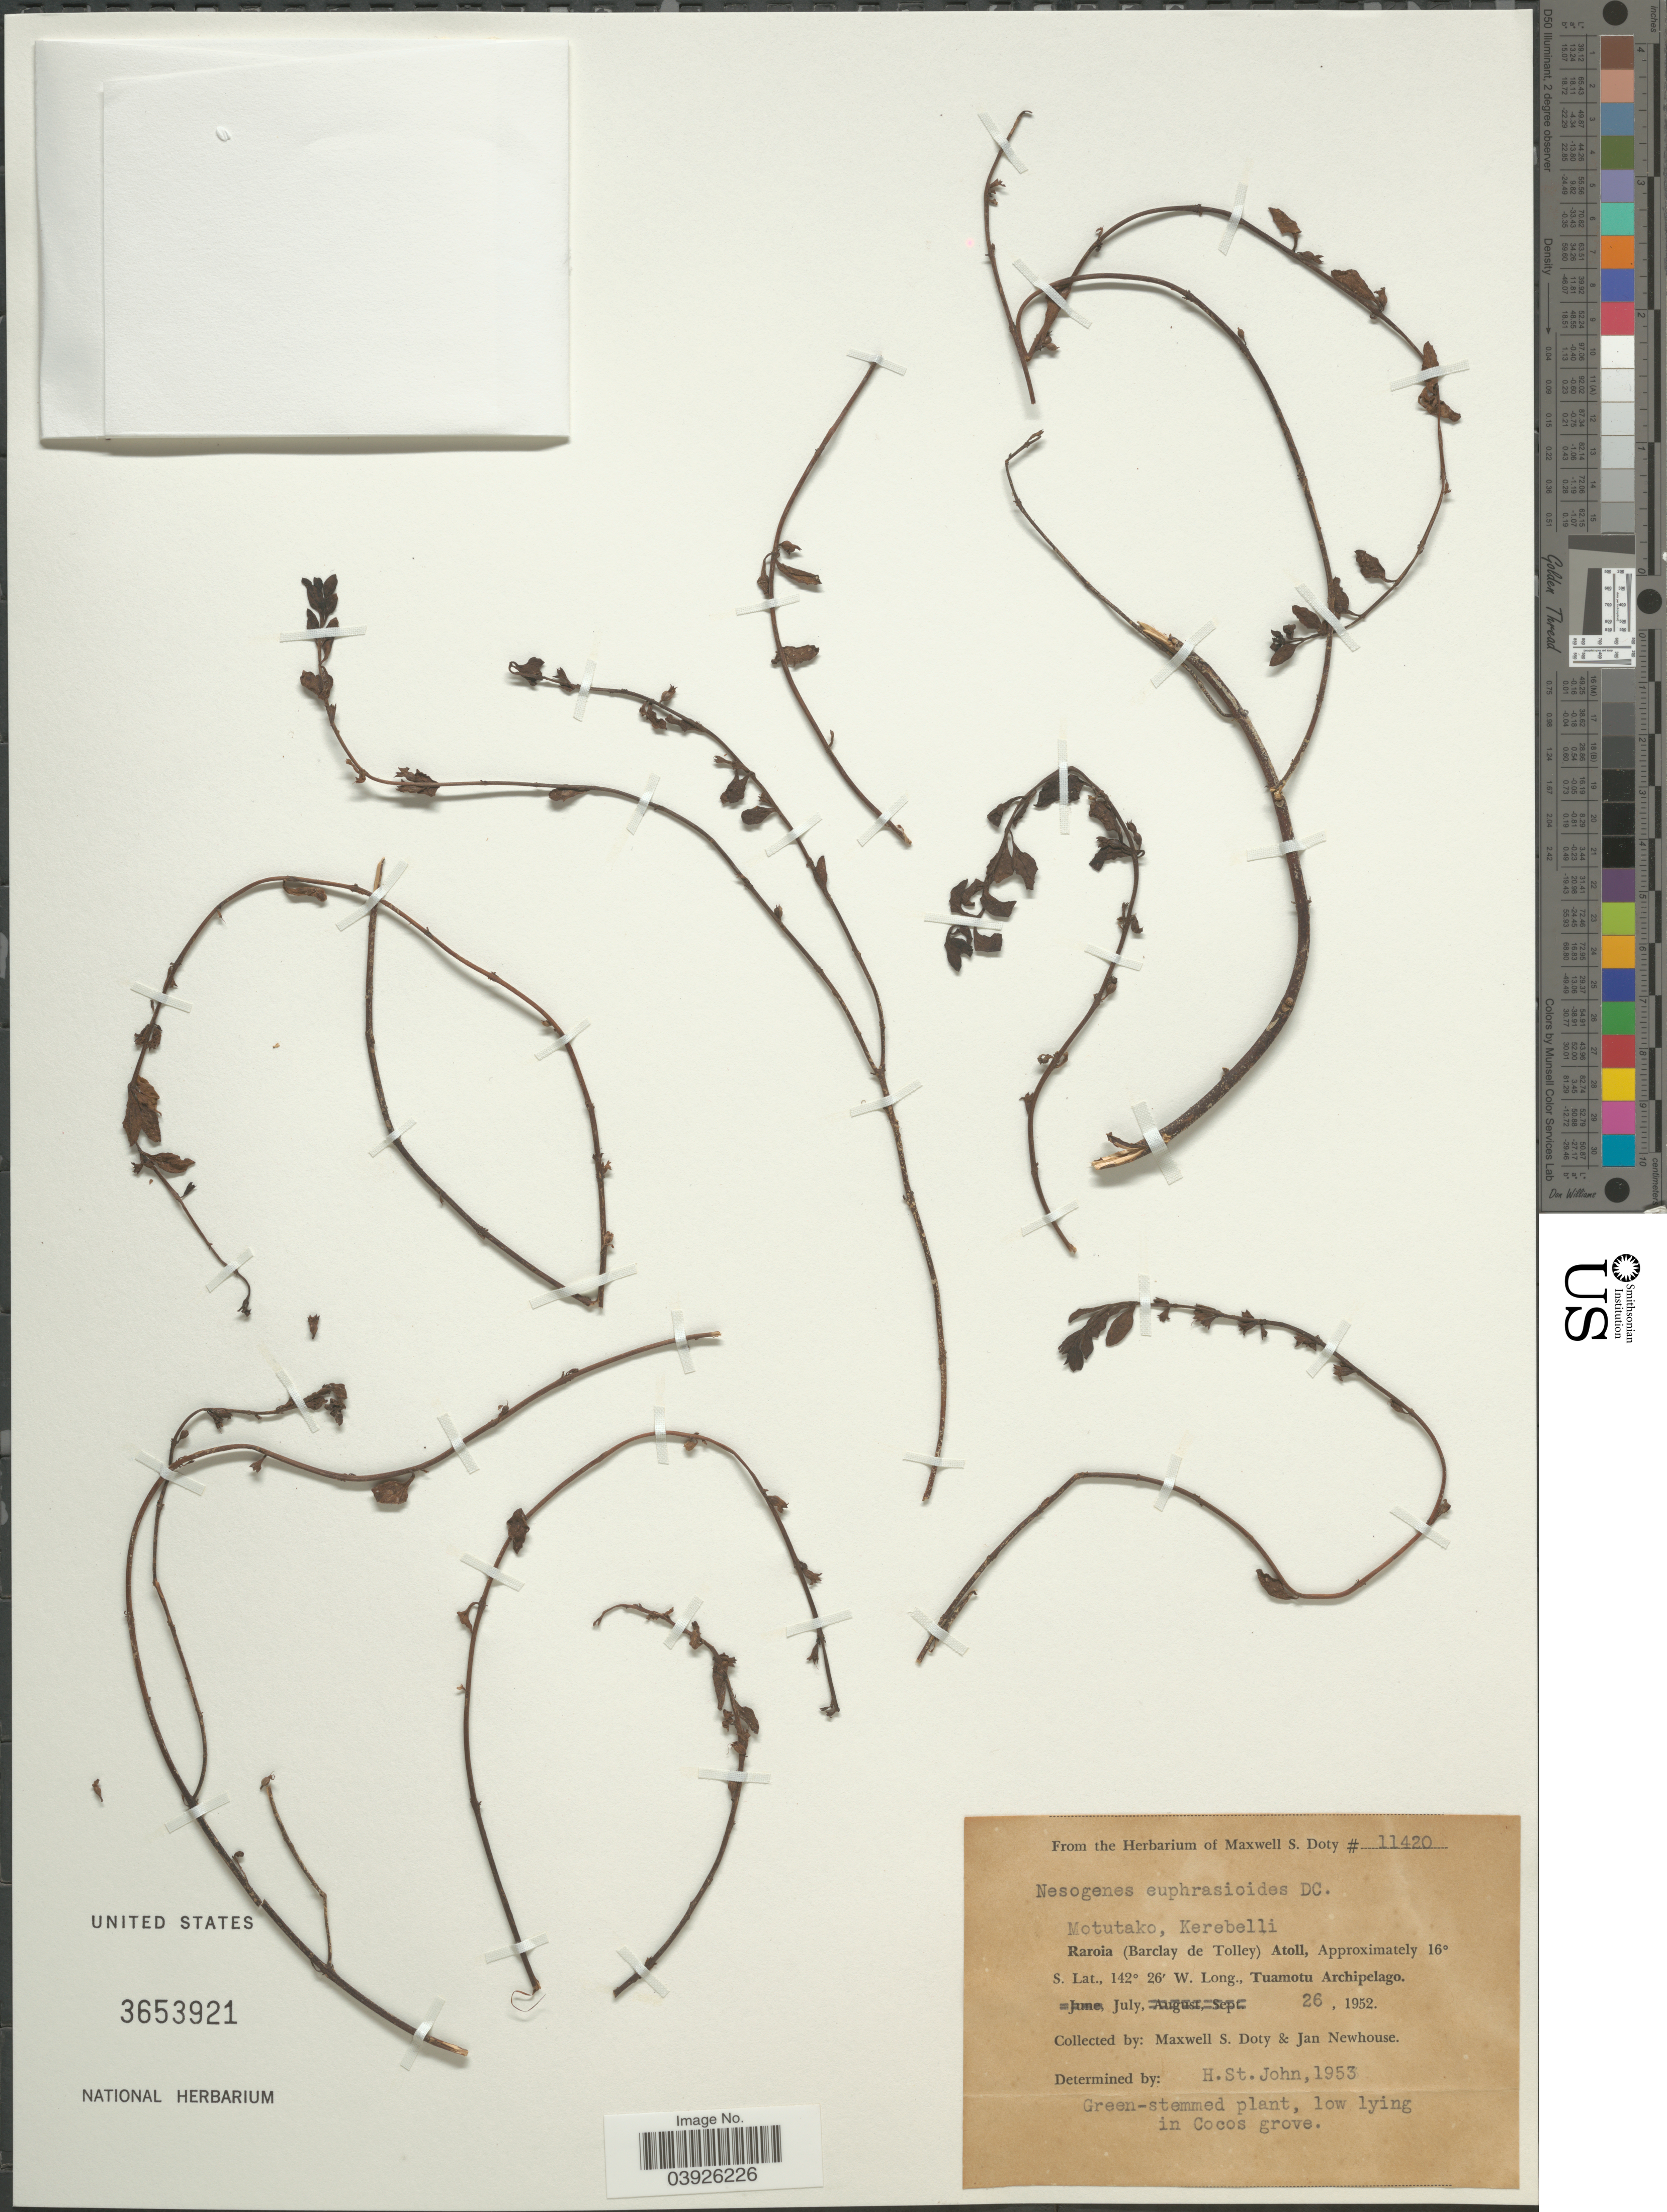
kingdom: Plantae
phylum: Tracheophyta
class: Magnoliopsida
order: Lamiales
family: Orobanchaceae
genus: Nesogenes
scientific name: Nesogenes euphrasioides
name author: (Hook. & Arn.) A. DC.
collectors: M. S. Doty & J. Newhouse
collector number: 11420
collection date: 1952-07-26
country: French Polynesia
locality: Motutako, Kerebelli. Raroia (Barclay de Tolley) Atoll, Tuamotu Archipelago.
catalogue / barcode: US 3653921